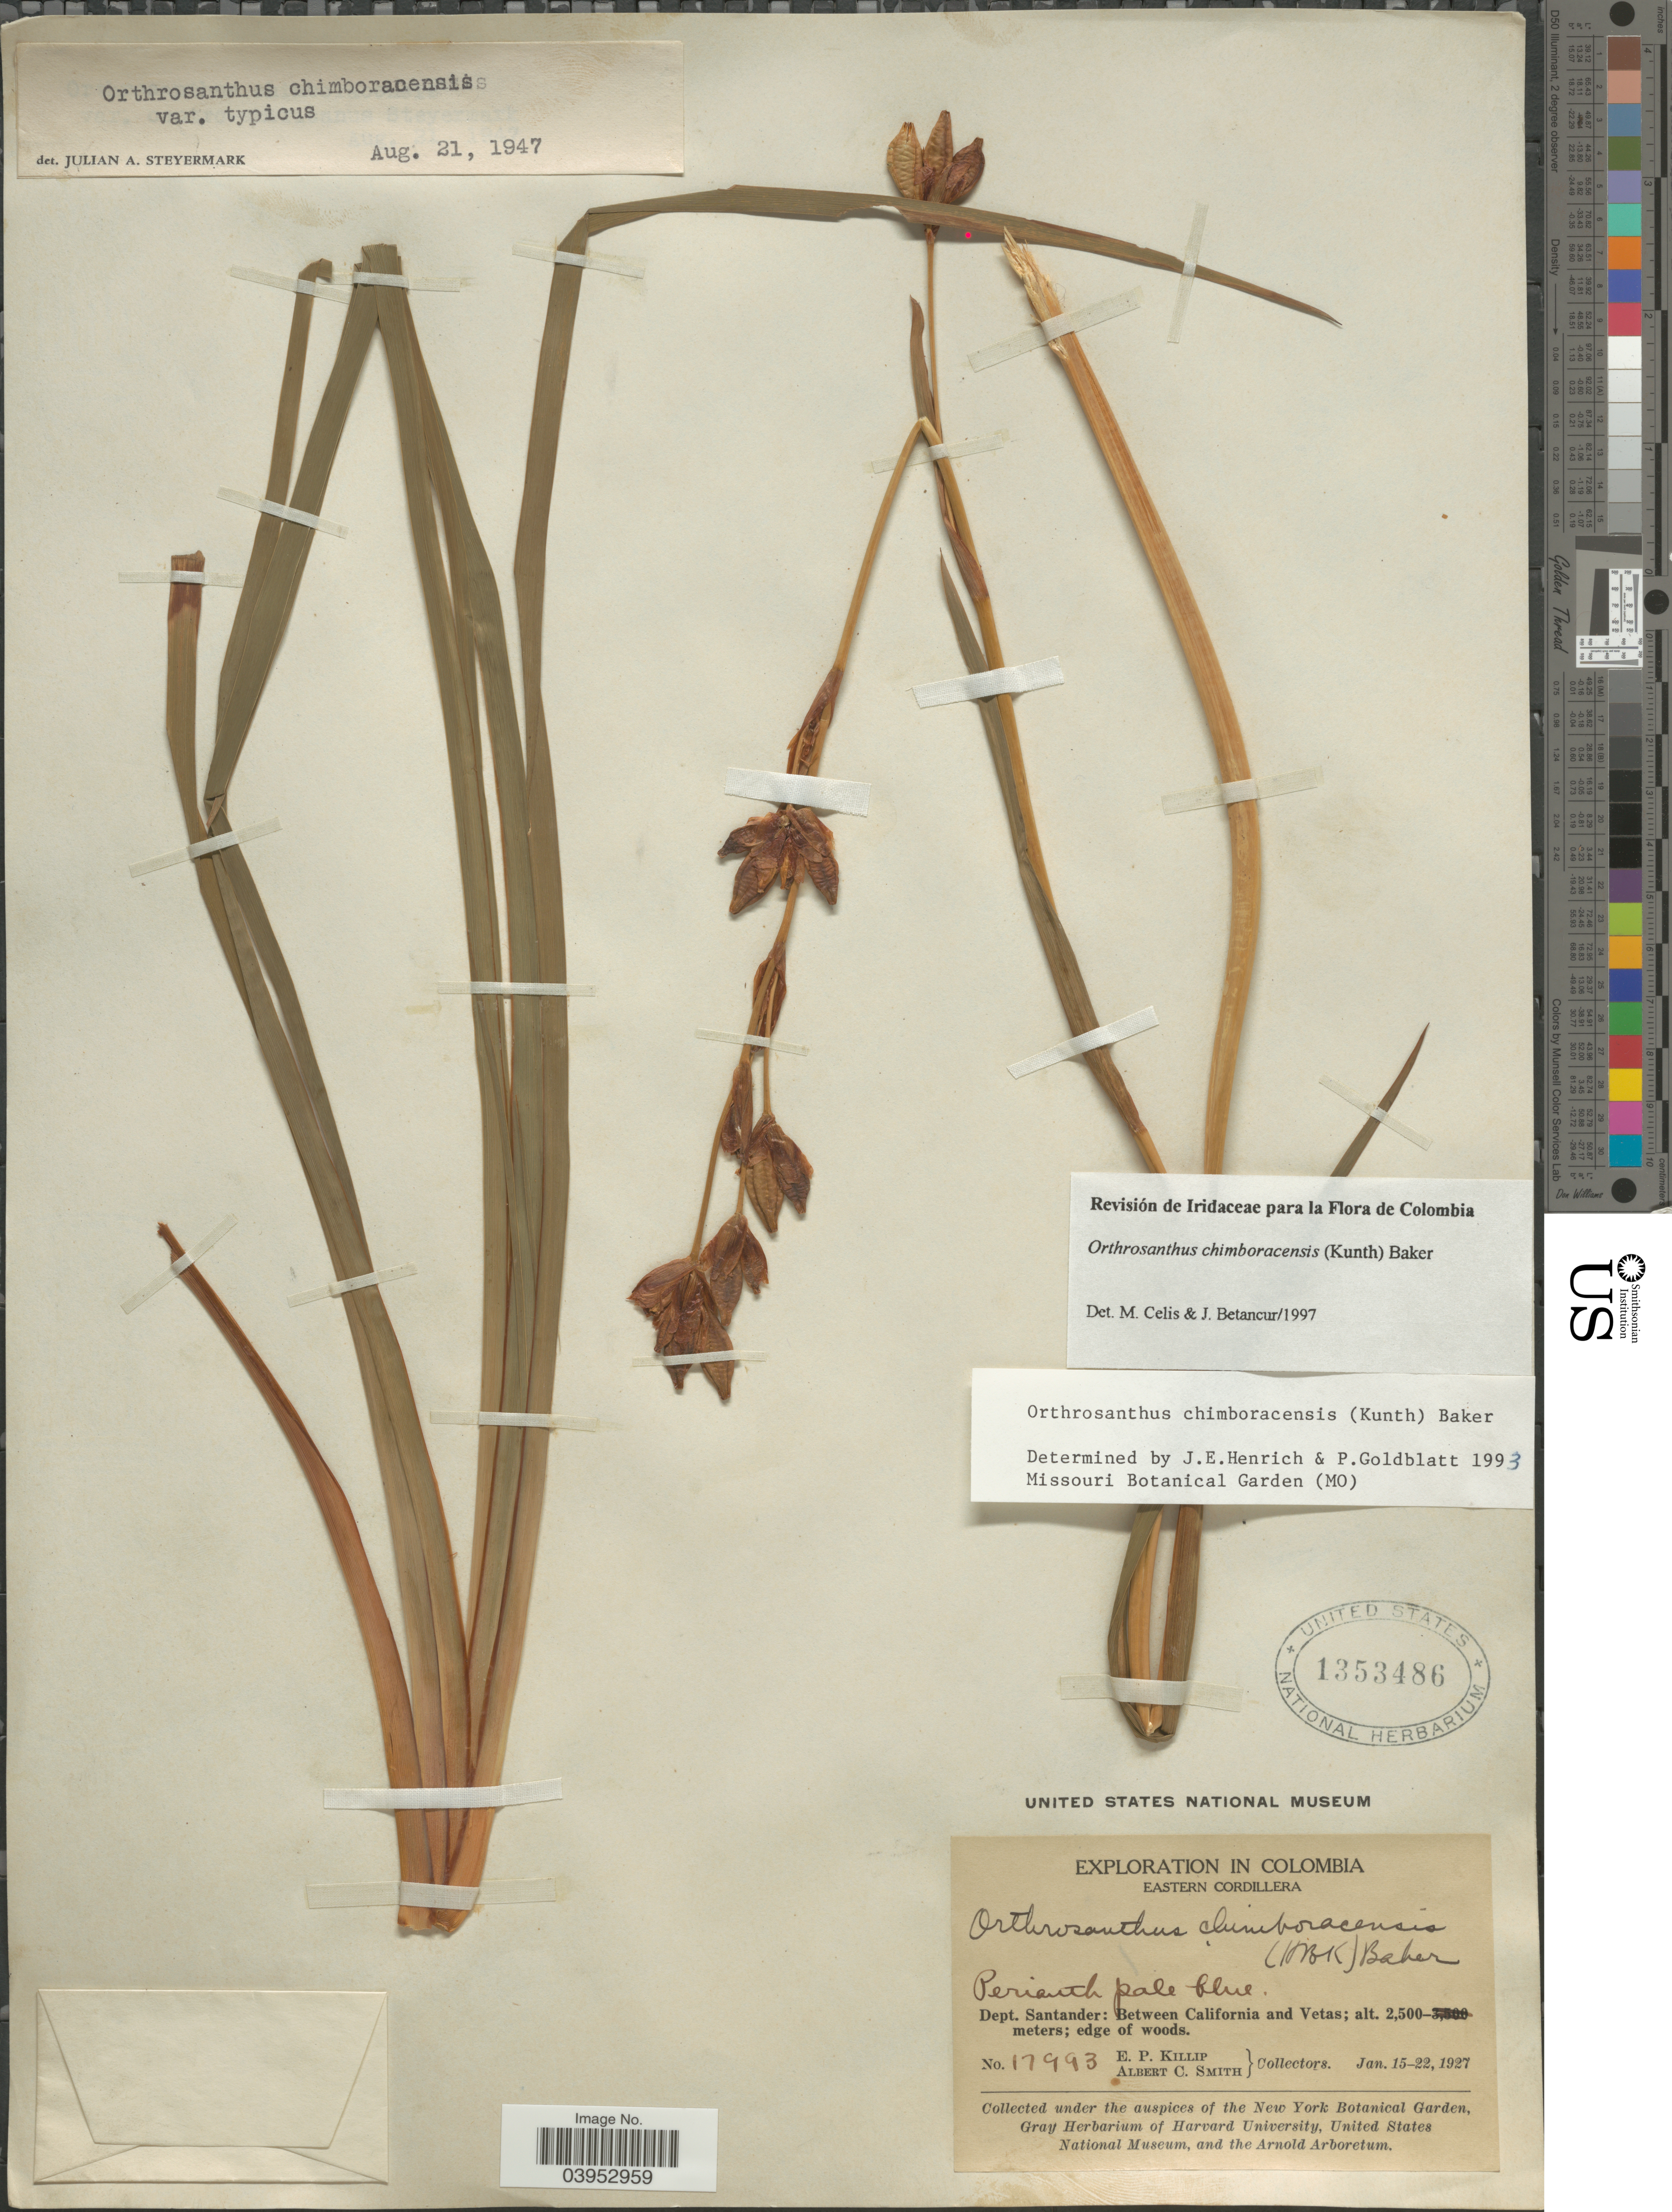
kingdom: Plantae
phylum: Tracheophyta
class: Liliopsida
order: Asparagales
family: Iridaceae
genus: Orthrosanthus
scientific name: Orthrosanthus chimboracensis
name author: (Kunth) Baker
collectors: E. P. Killip & A. C. Smith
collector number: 17993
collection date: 1927-01-15/1927-01-22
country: Colombia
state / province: Santander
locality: Eastern Cordillera. Dept. Santander: Between California and Vetas.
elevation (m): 2500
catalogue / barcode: US 1353486